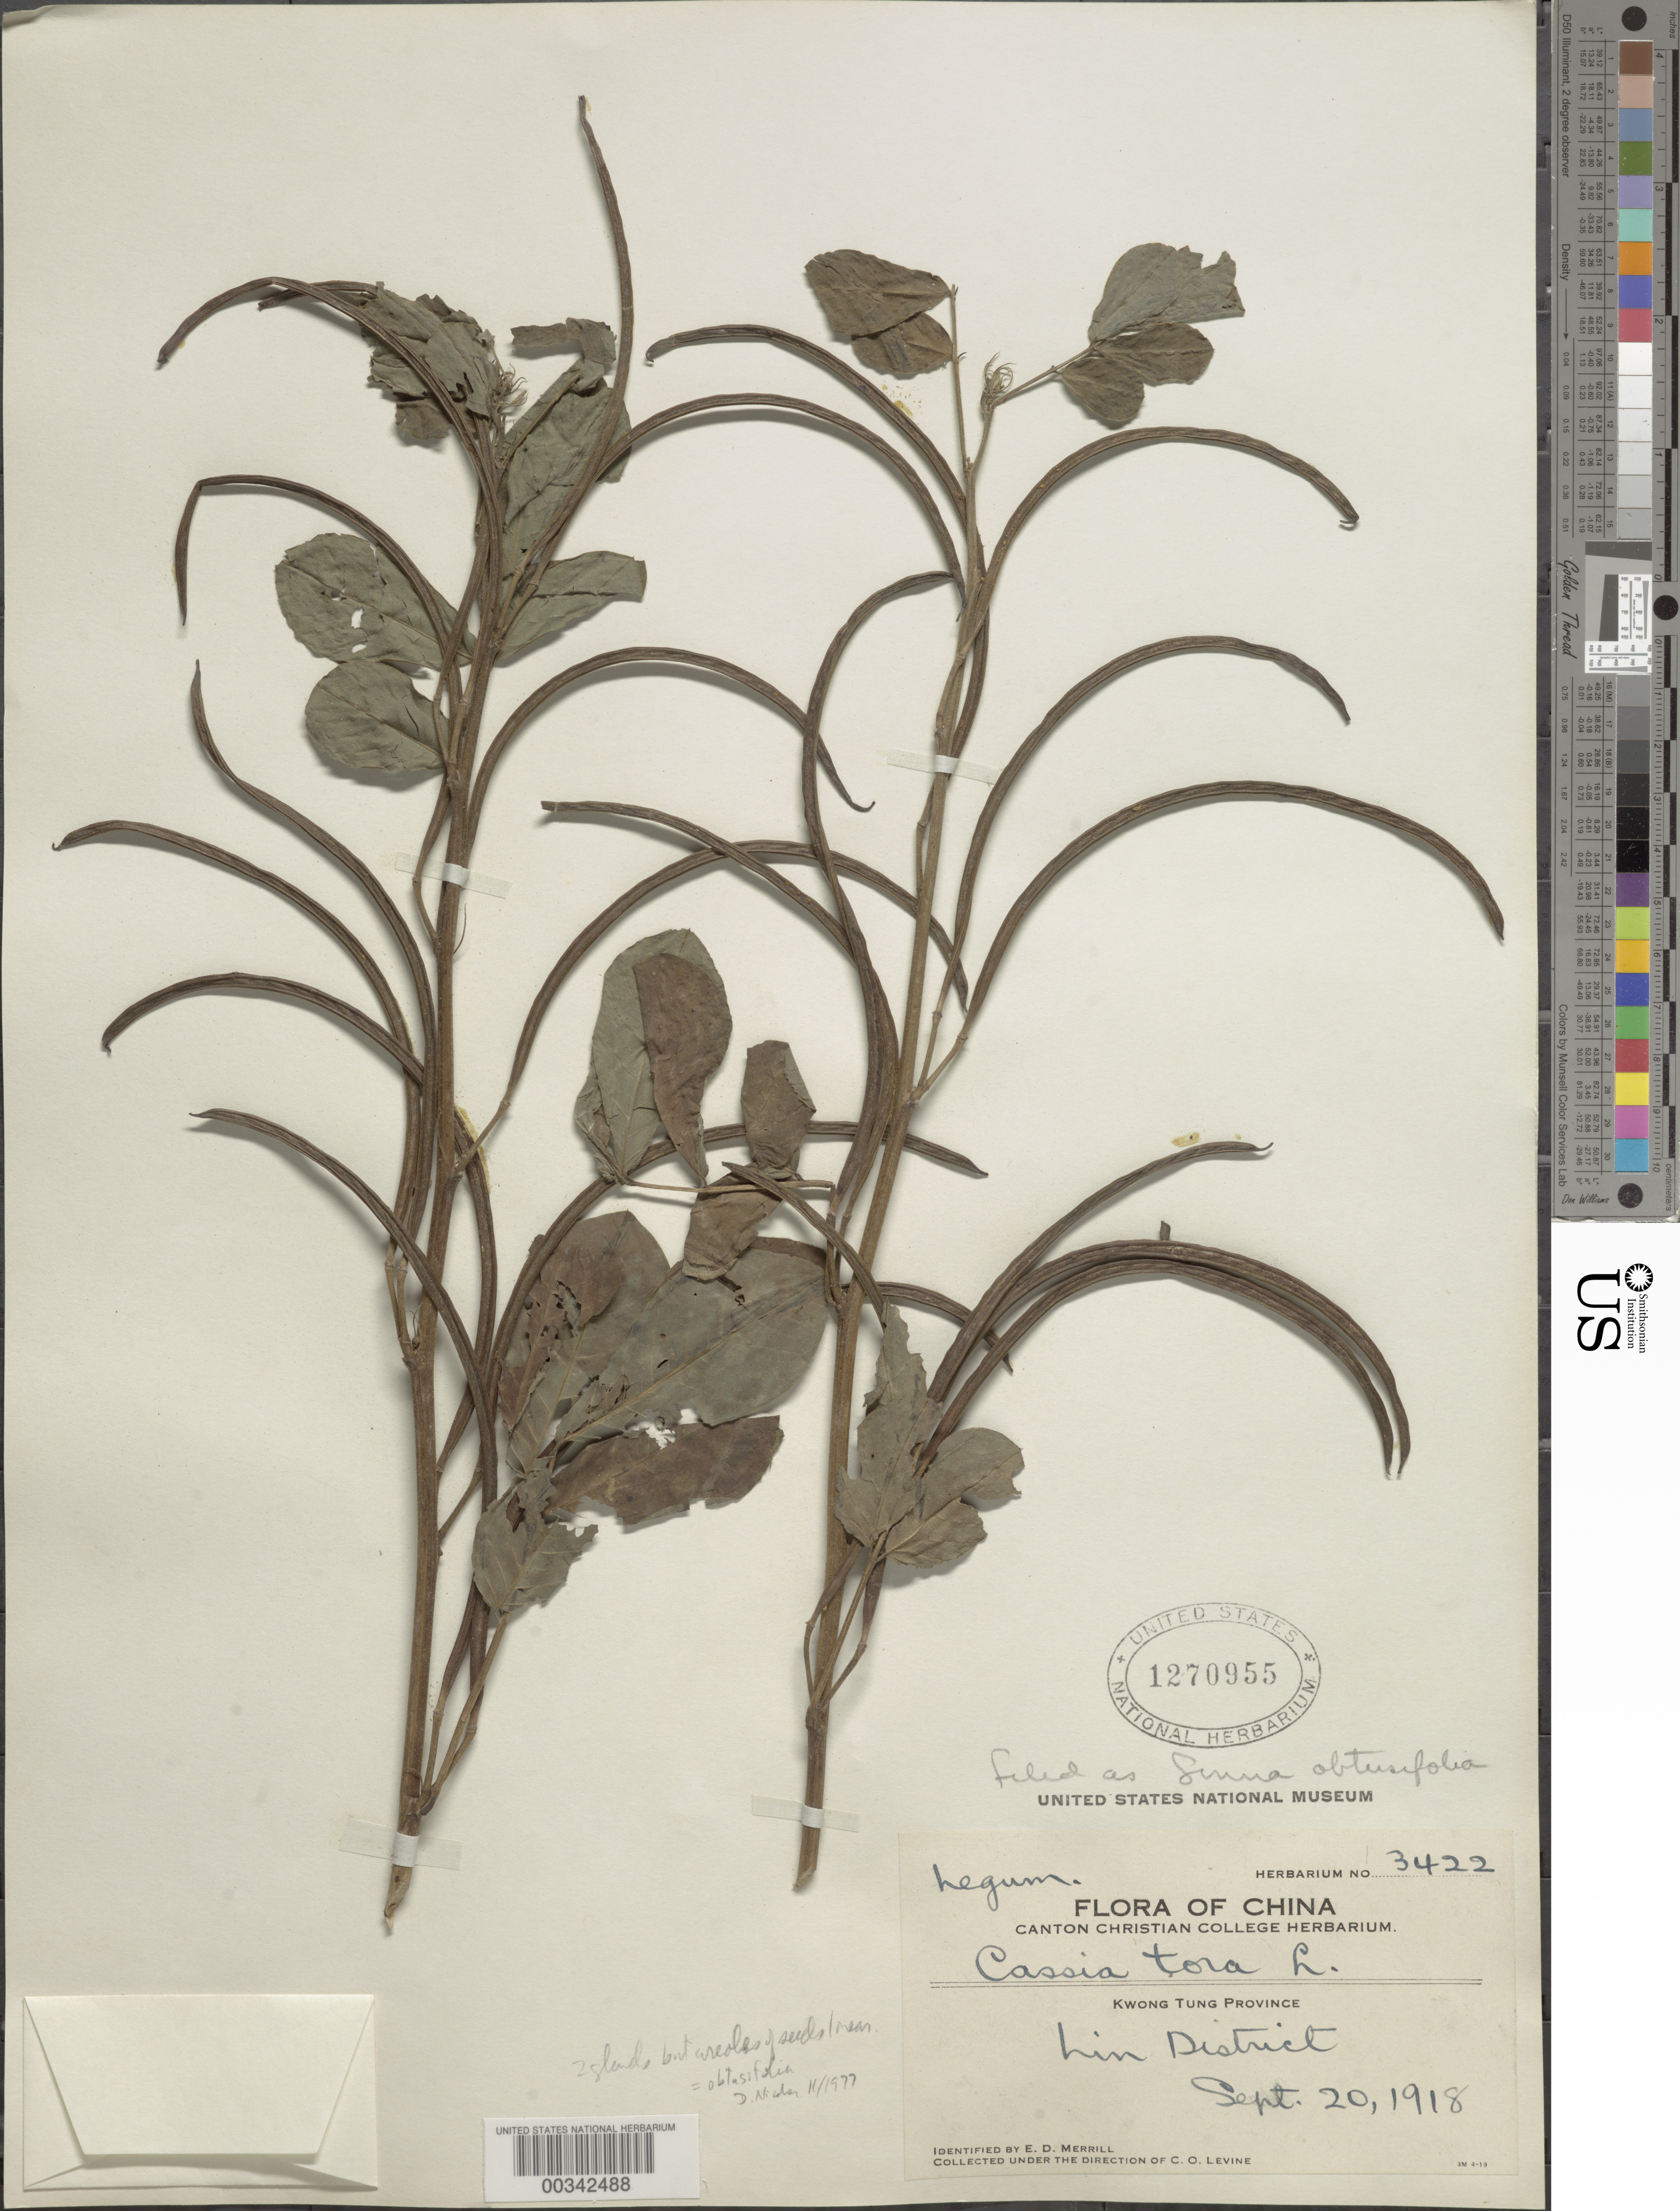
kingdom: Plantae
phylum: Tracheophyta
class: Magnoliopsida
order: Fabales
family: Fabaceae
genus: Senna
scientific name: Senna obtusifolia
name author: (L.) H.S. Irwin & Barneby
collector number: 3422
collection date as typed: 20 Sep 1918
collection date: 1918-09-20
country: China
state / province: Guangdong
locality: Lin dist.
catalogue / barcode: US 1270955